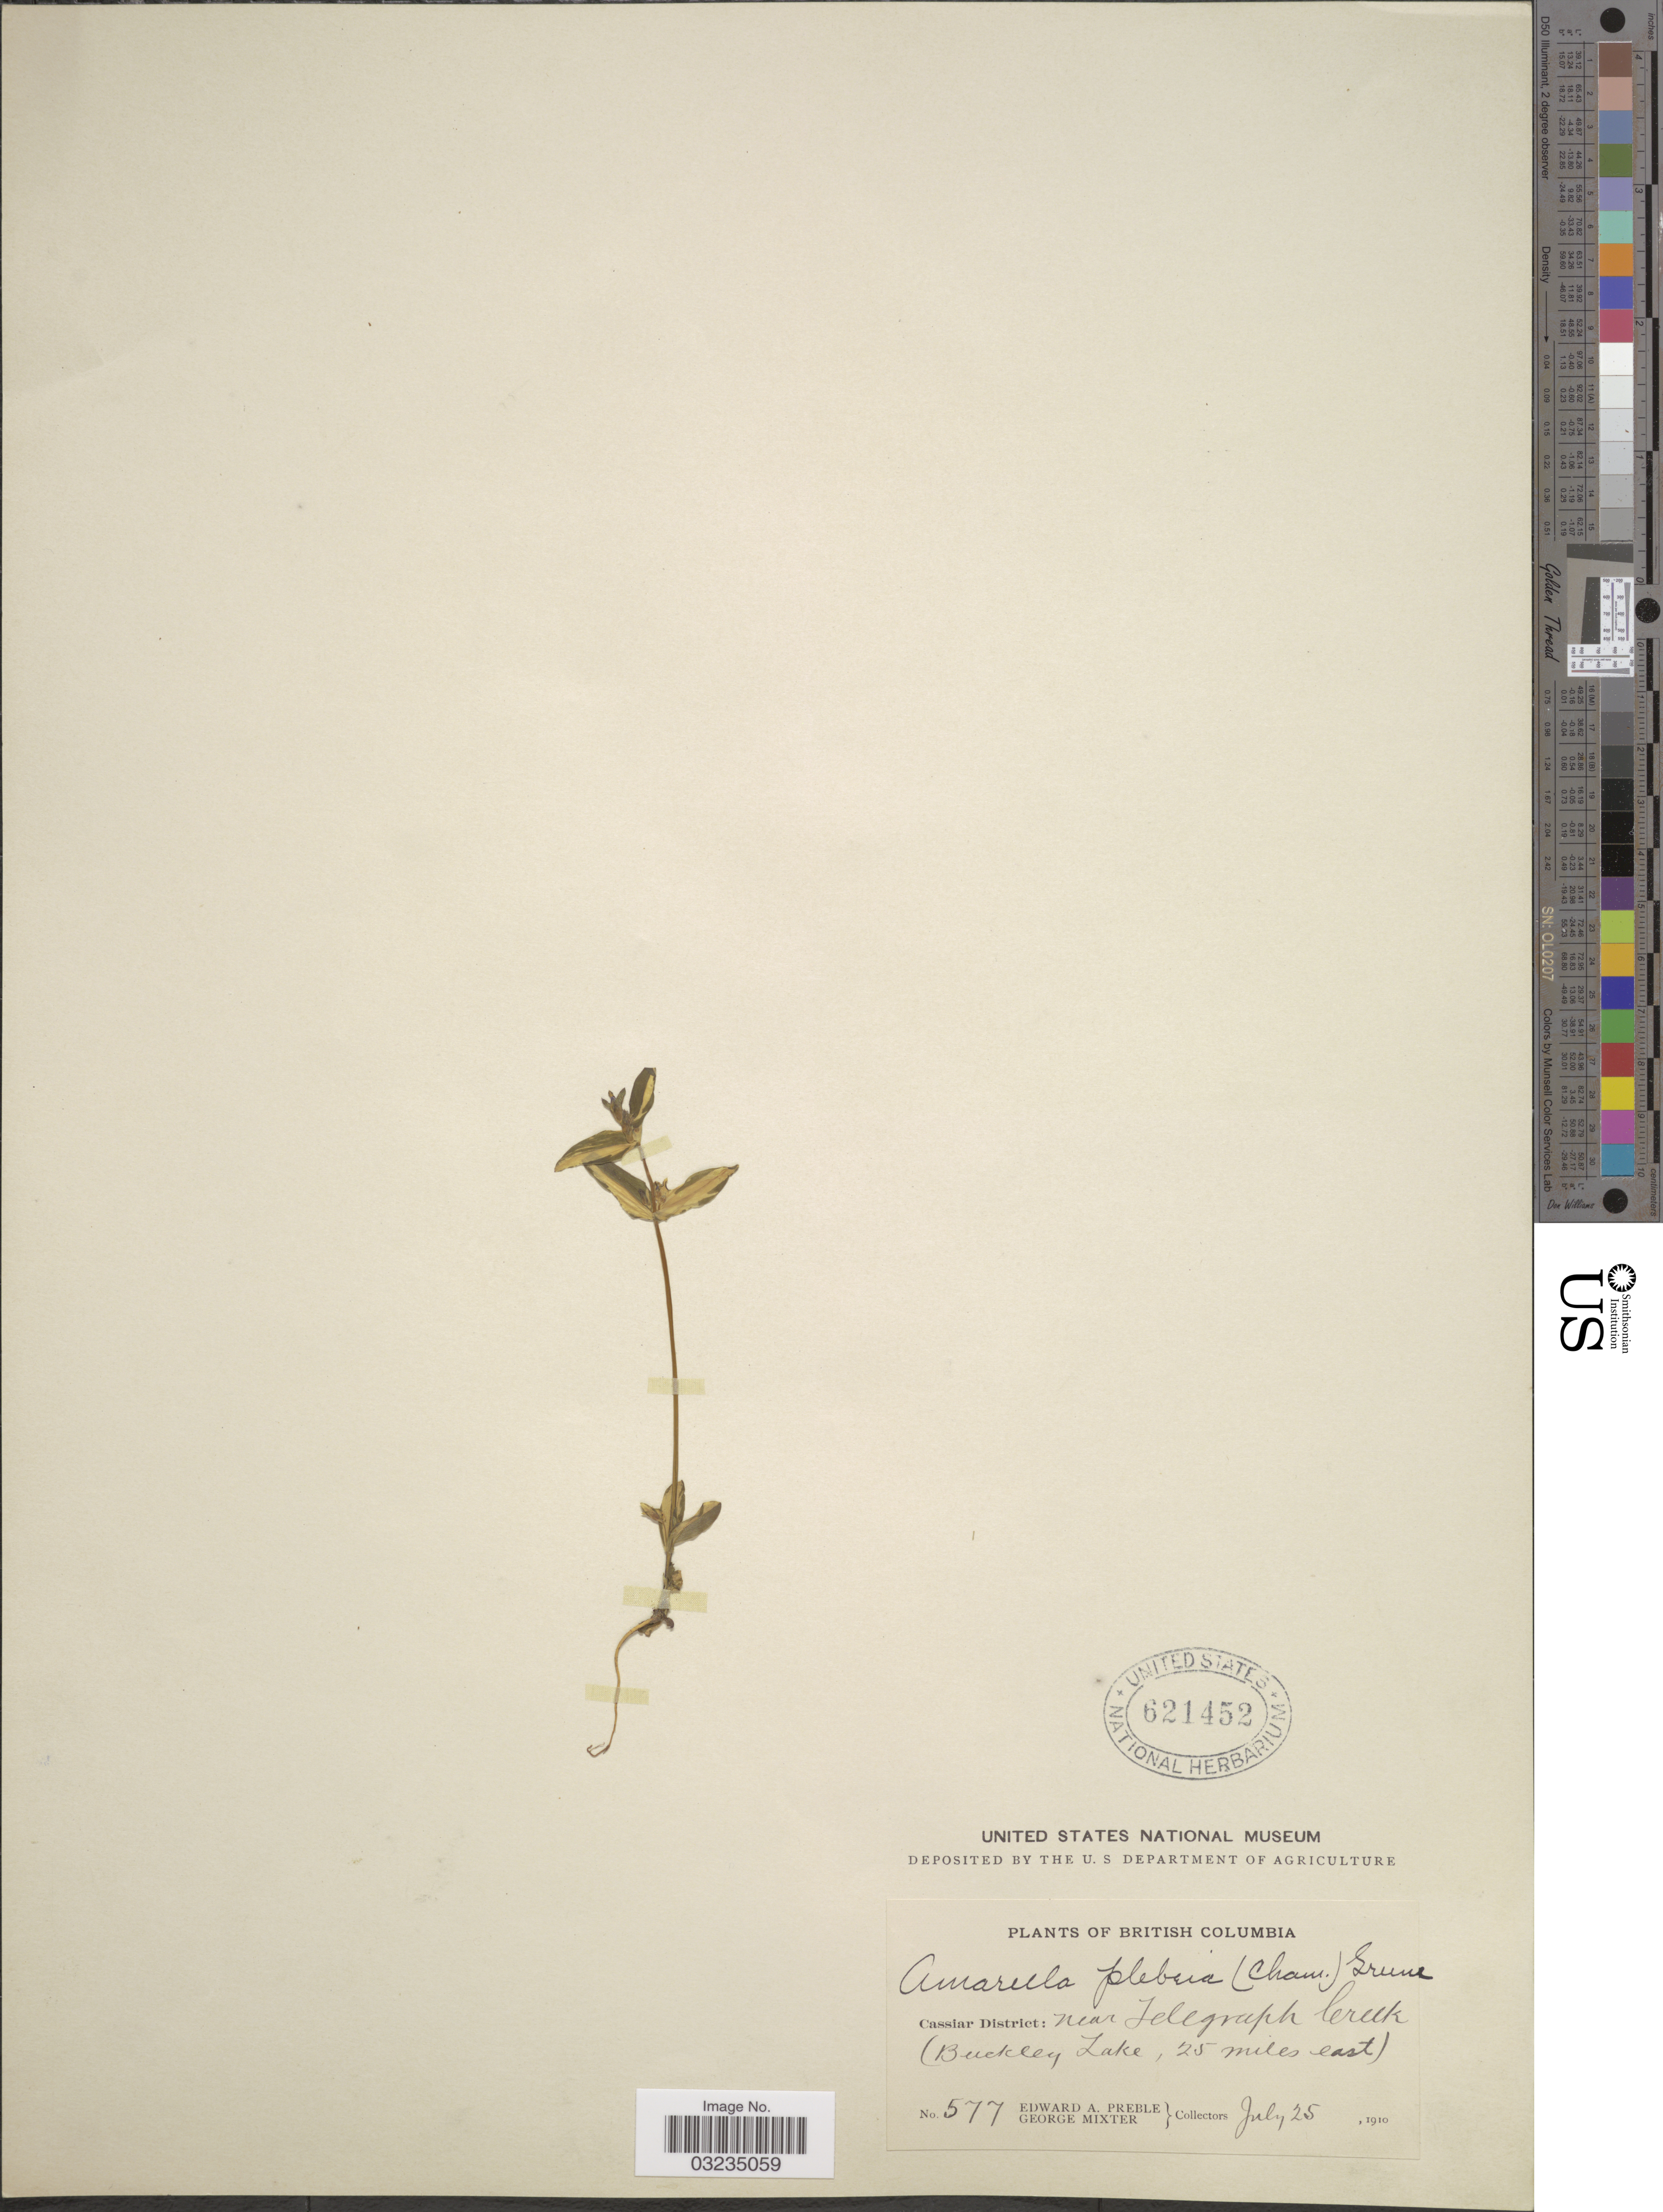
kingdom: Plantae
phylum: Tracheophyta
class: Magnoliopsida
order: Gentianales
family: Gentianaceae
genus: Gentiana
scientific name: Gentiana sp.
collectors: E. Preble & G. Mixter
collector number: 577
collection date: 1910-07-25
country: Canada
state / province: British Columbia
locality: Cassiar District: near Telegraph Creek. (Buckley Lake, 25 miles east).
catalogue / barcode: US 621452